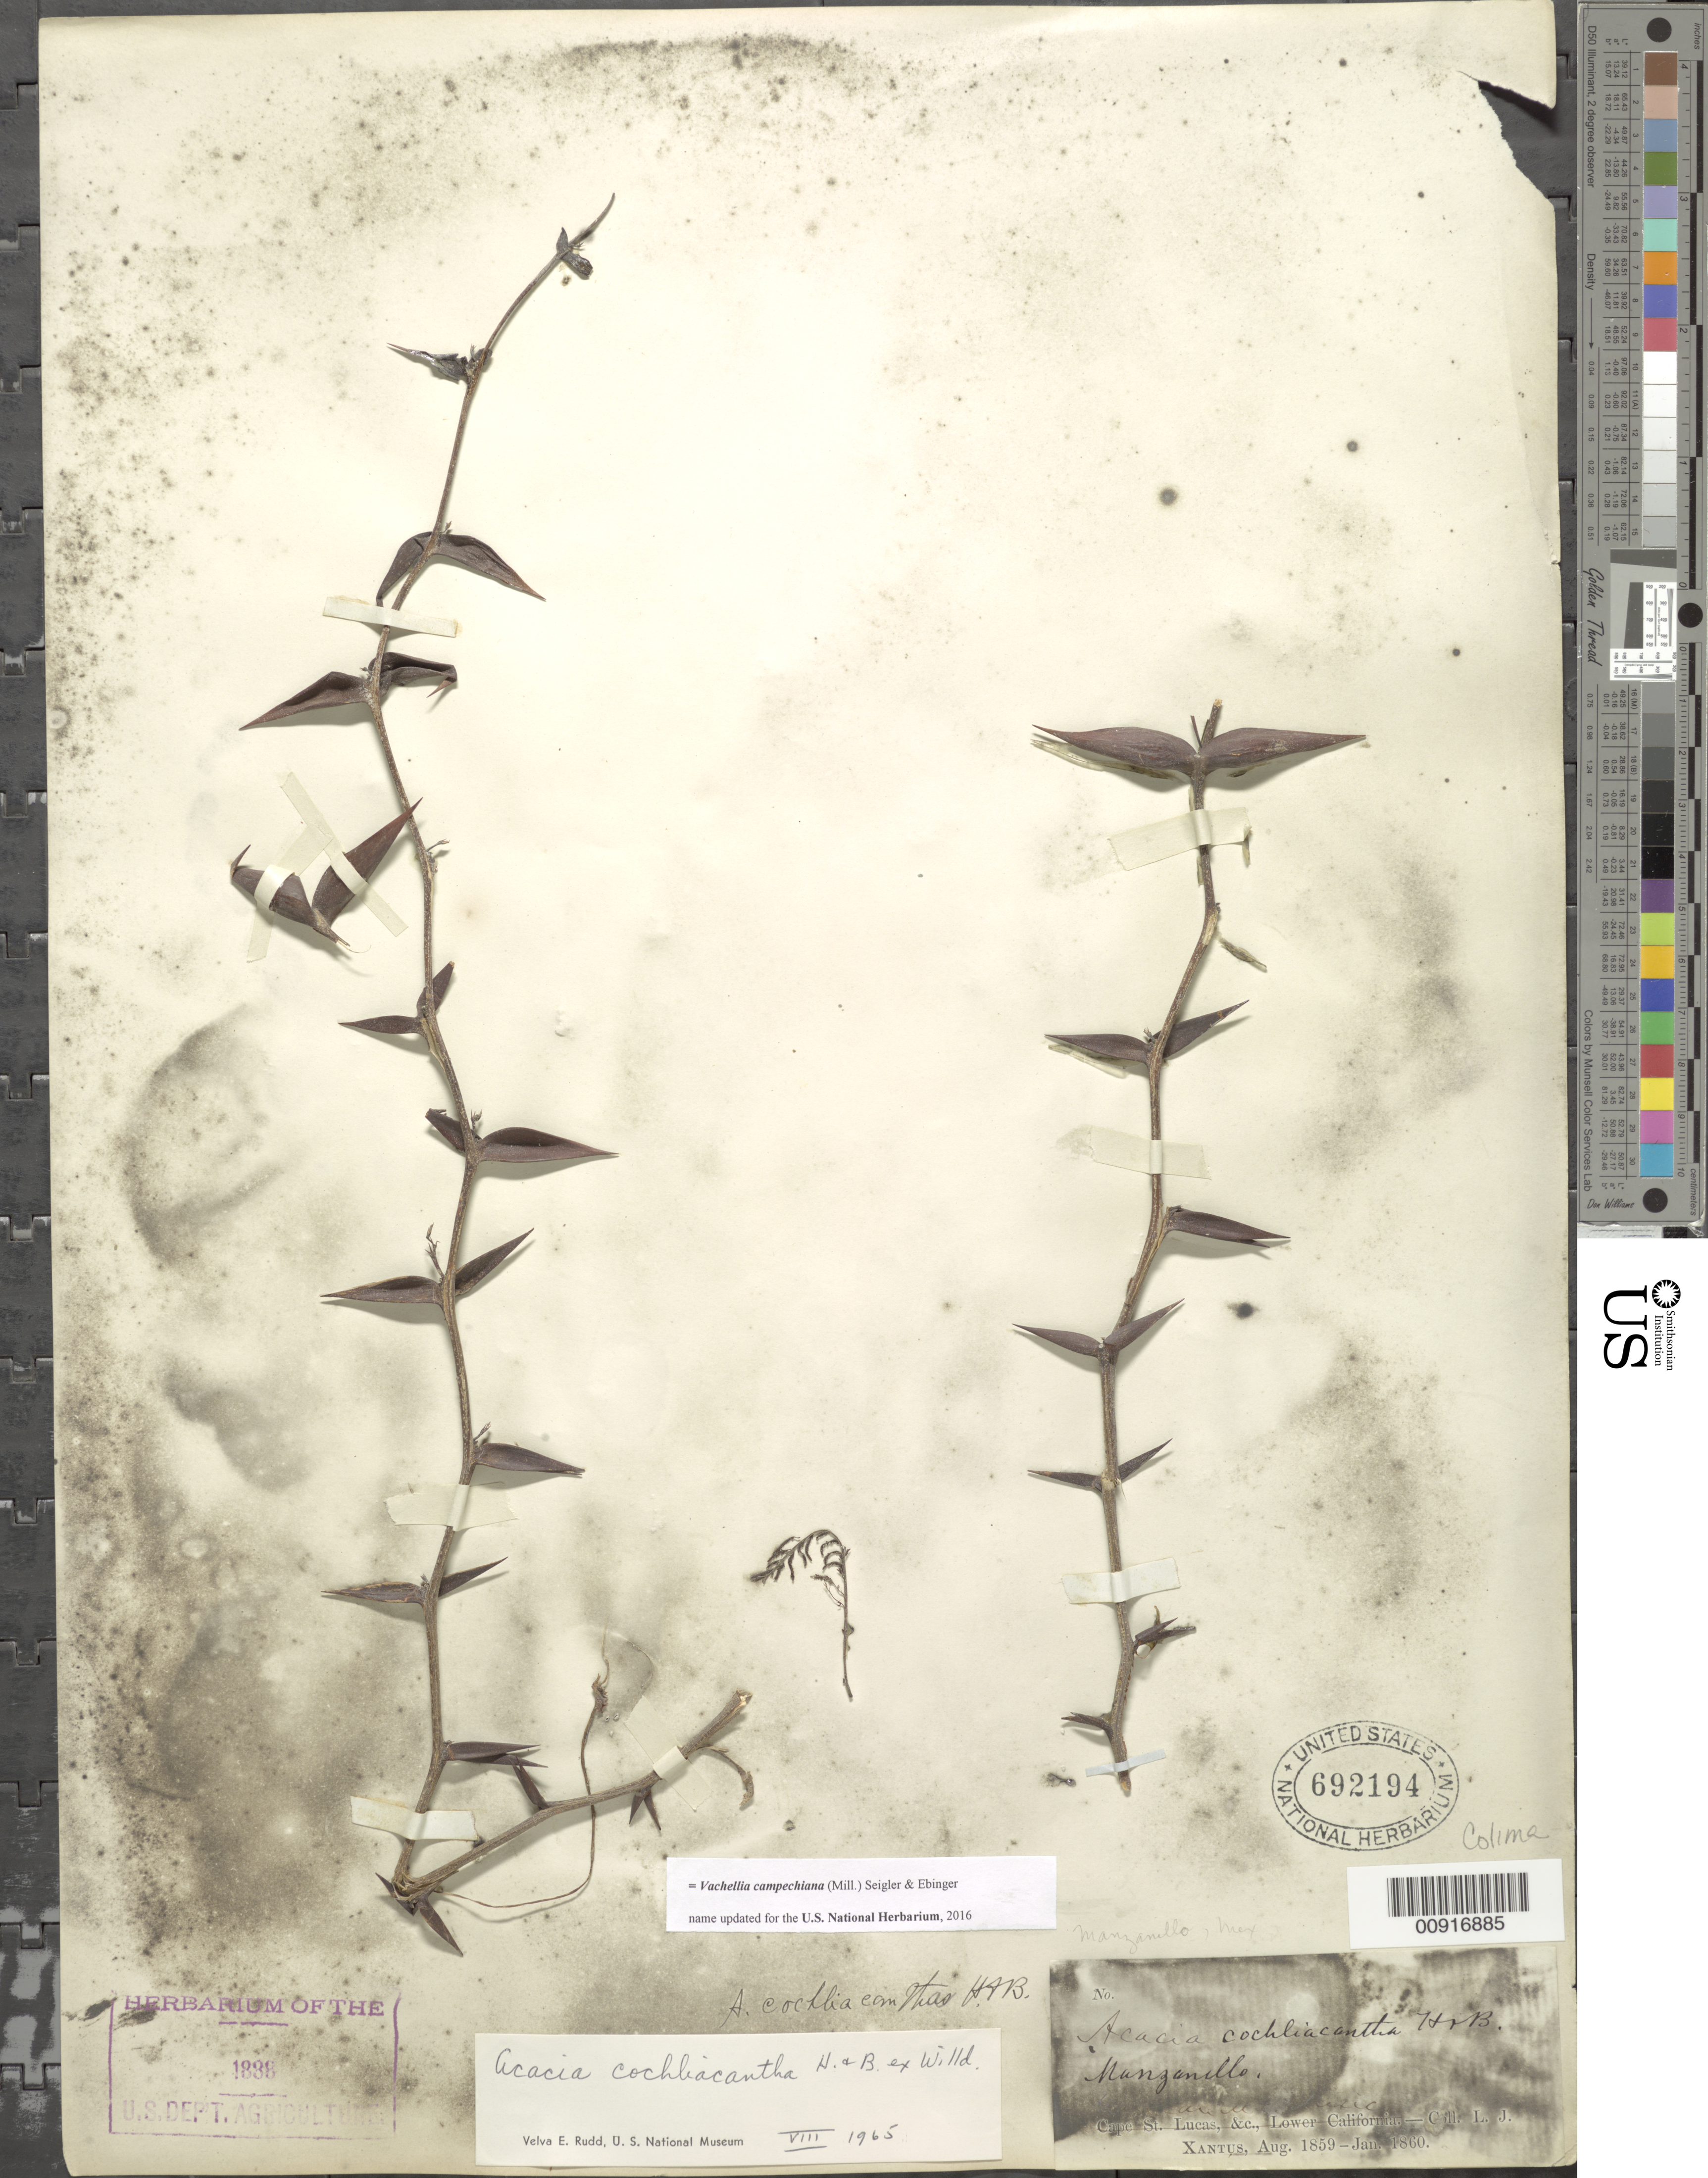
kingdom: Plantae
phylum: Tracheophyta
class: Magnoliopsida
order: Fabales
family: Fabaceae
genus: Vachellia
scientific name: Vachellia campechiana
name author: (Mill.) Seigler & Ebinger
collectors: J. Xantus de Vesey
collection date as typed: Aug 1859 to -- Jan 1860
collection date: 1859-08/1860-01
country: Mexico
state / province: Colima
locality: Manzanillo.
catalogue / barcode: US 692194